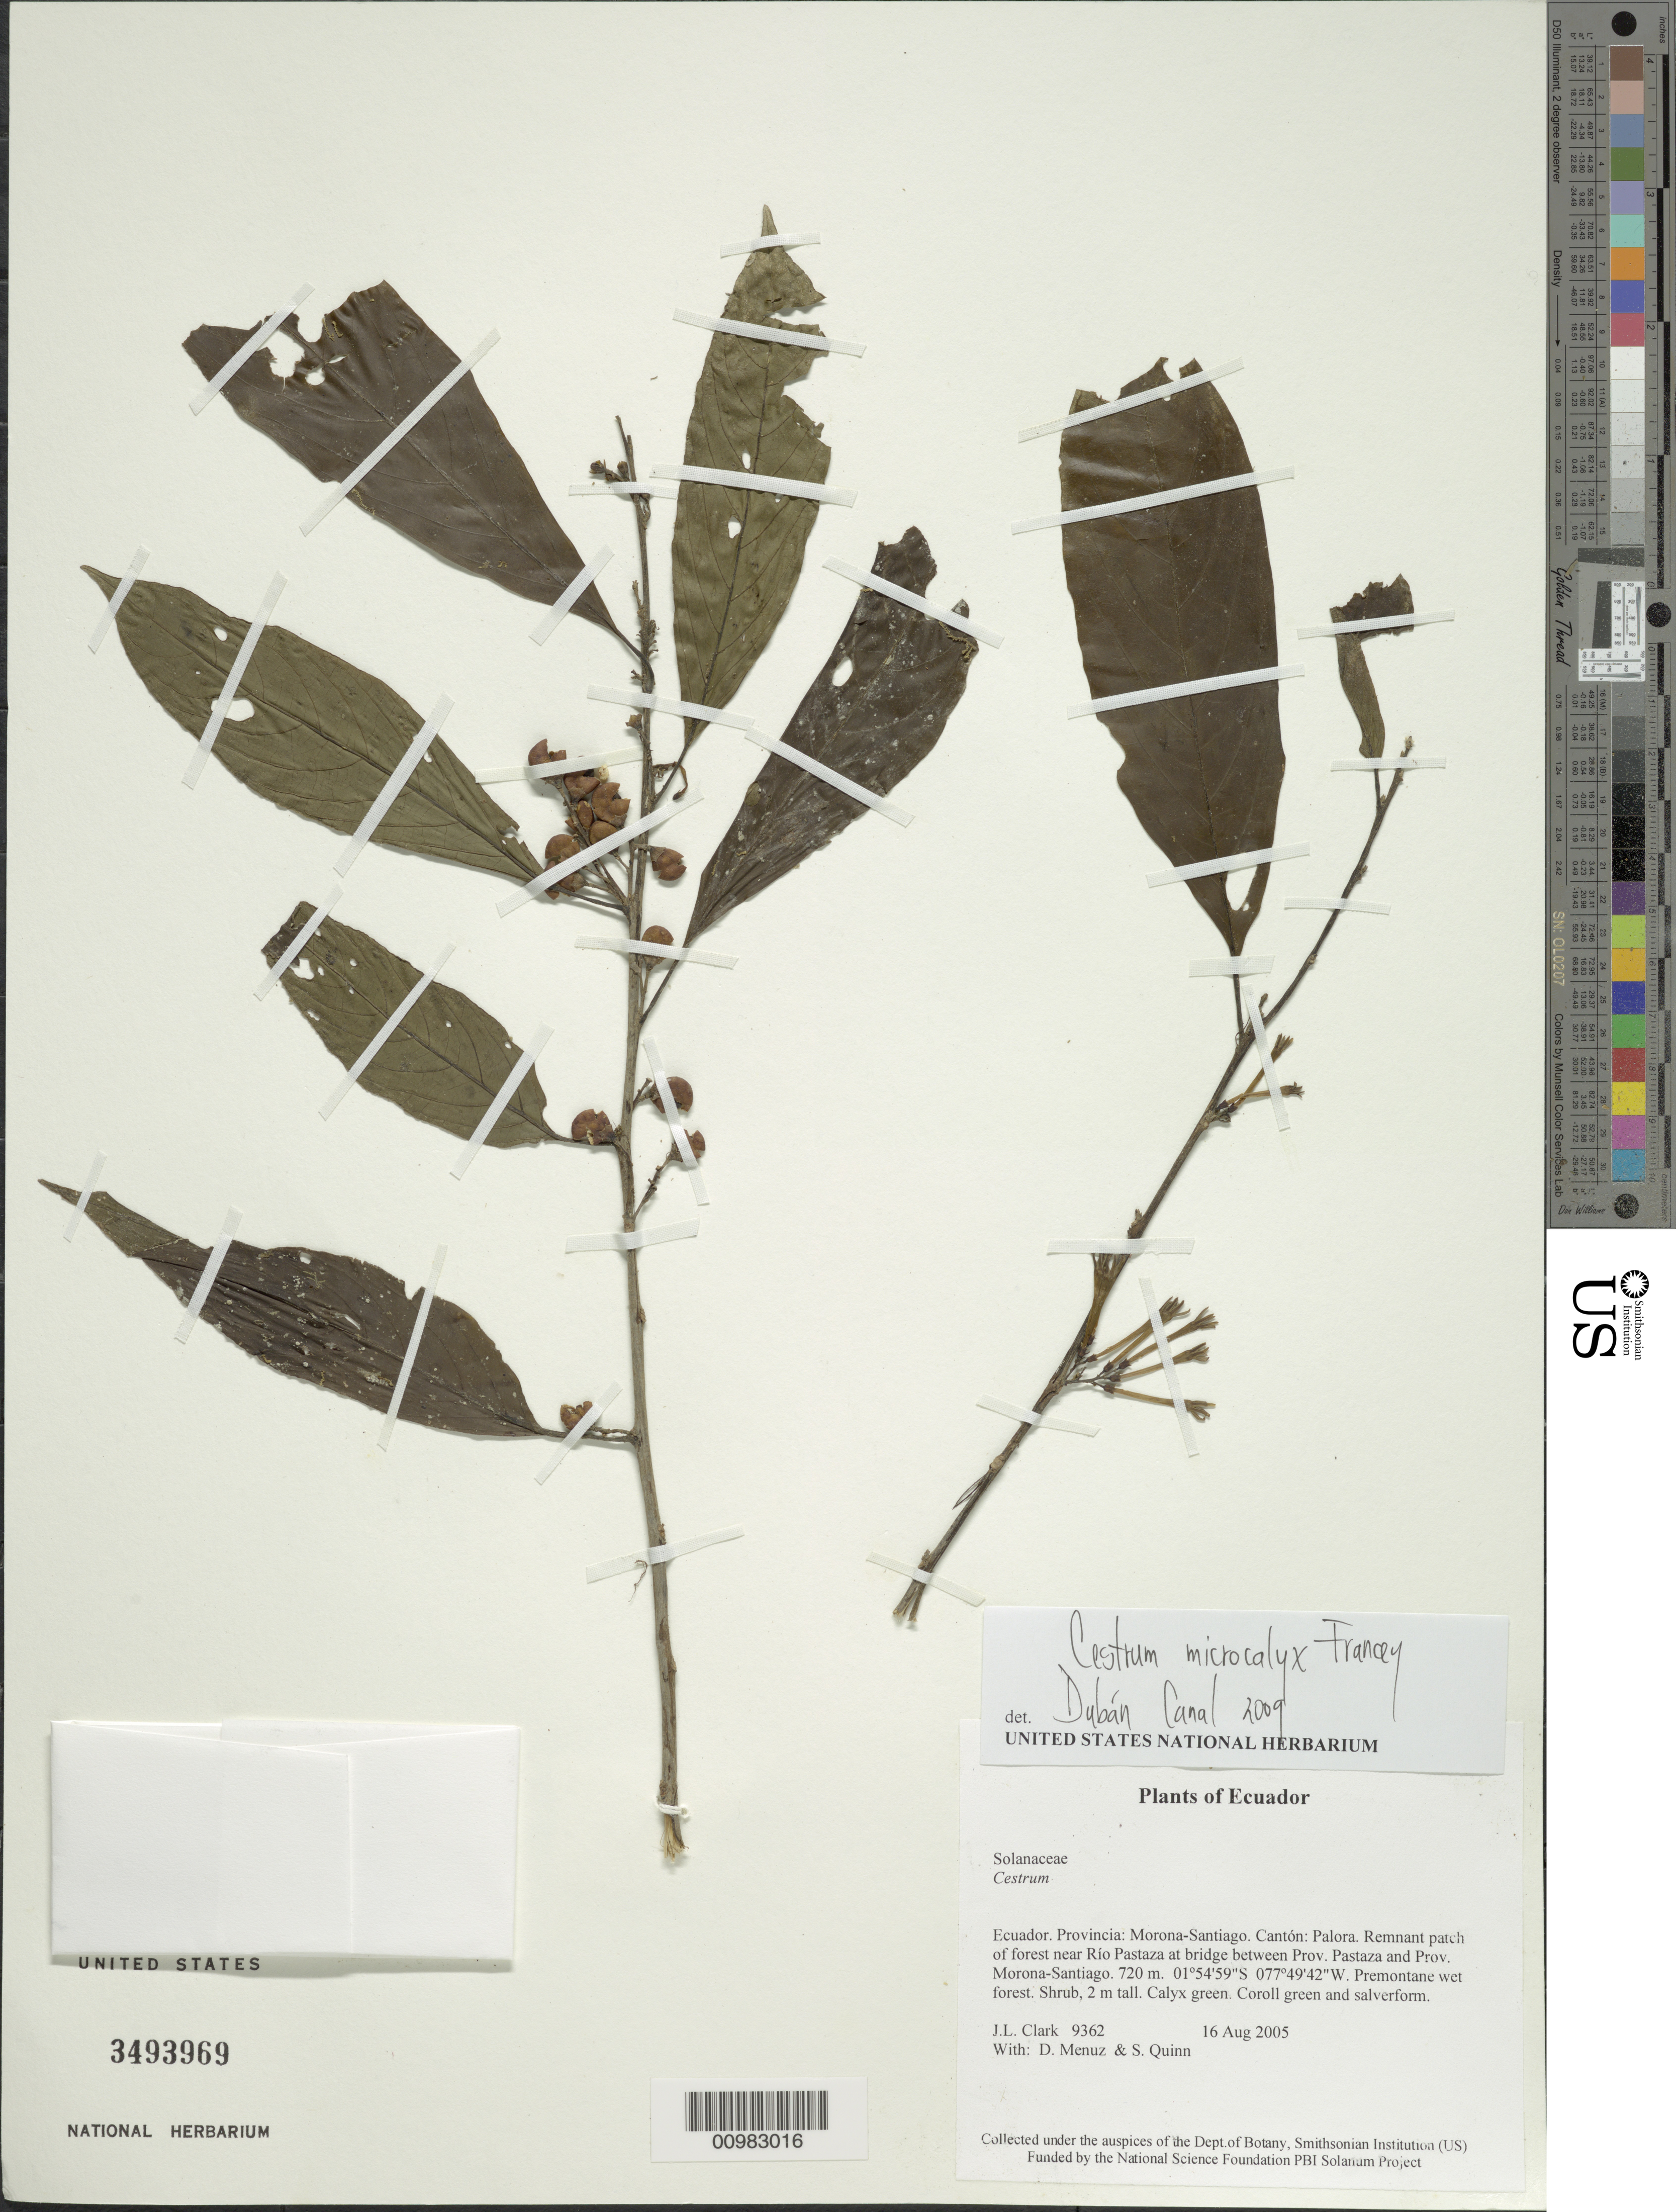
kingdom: Plantae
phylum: Tracheophyta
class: Magnoliopsida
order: Solanales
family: Solanaceae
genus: Cestrum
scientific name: Cestrum microcalyx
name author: Francey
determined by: Knapp, S. D.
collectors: J. L. Clark, D. Menuz & S. Quinn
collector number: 9362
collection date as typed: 16 Aug 2005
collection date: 2005-08-16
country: Ecuador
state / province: Morona-Santiago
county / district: Palora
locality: Remnant patch of forest near Río Pastaza at bridge between Prov. Pastaza and Prov. Morona-Santiago.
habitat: Premontane wet forest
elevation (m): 720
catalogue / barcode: US 3493969